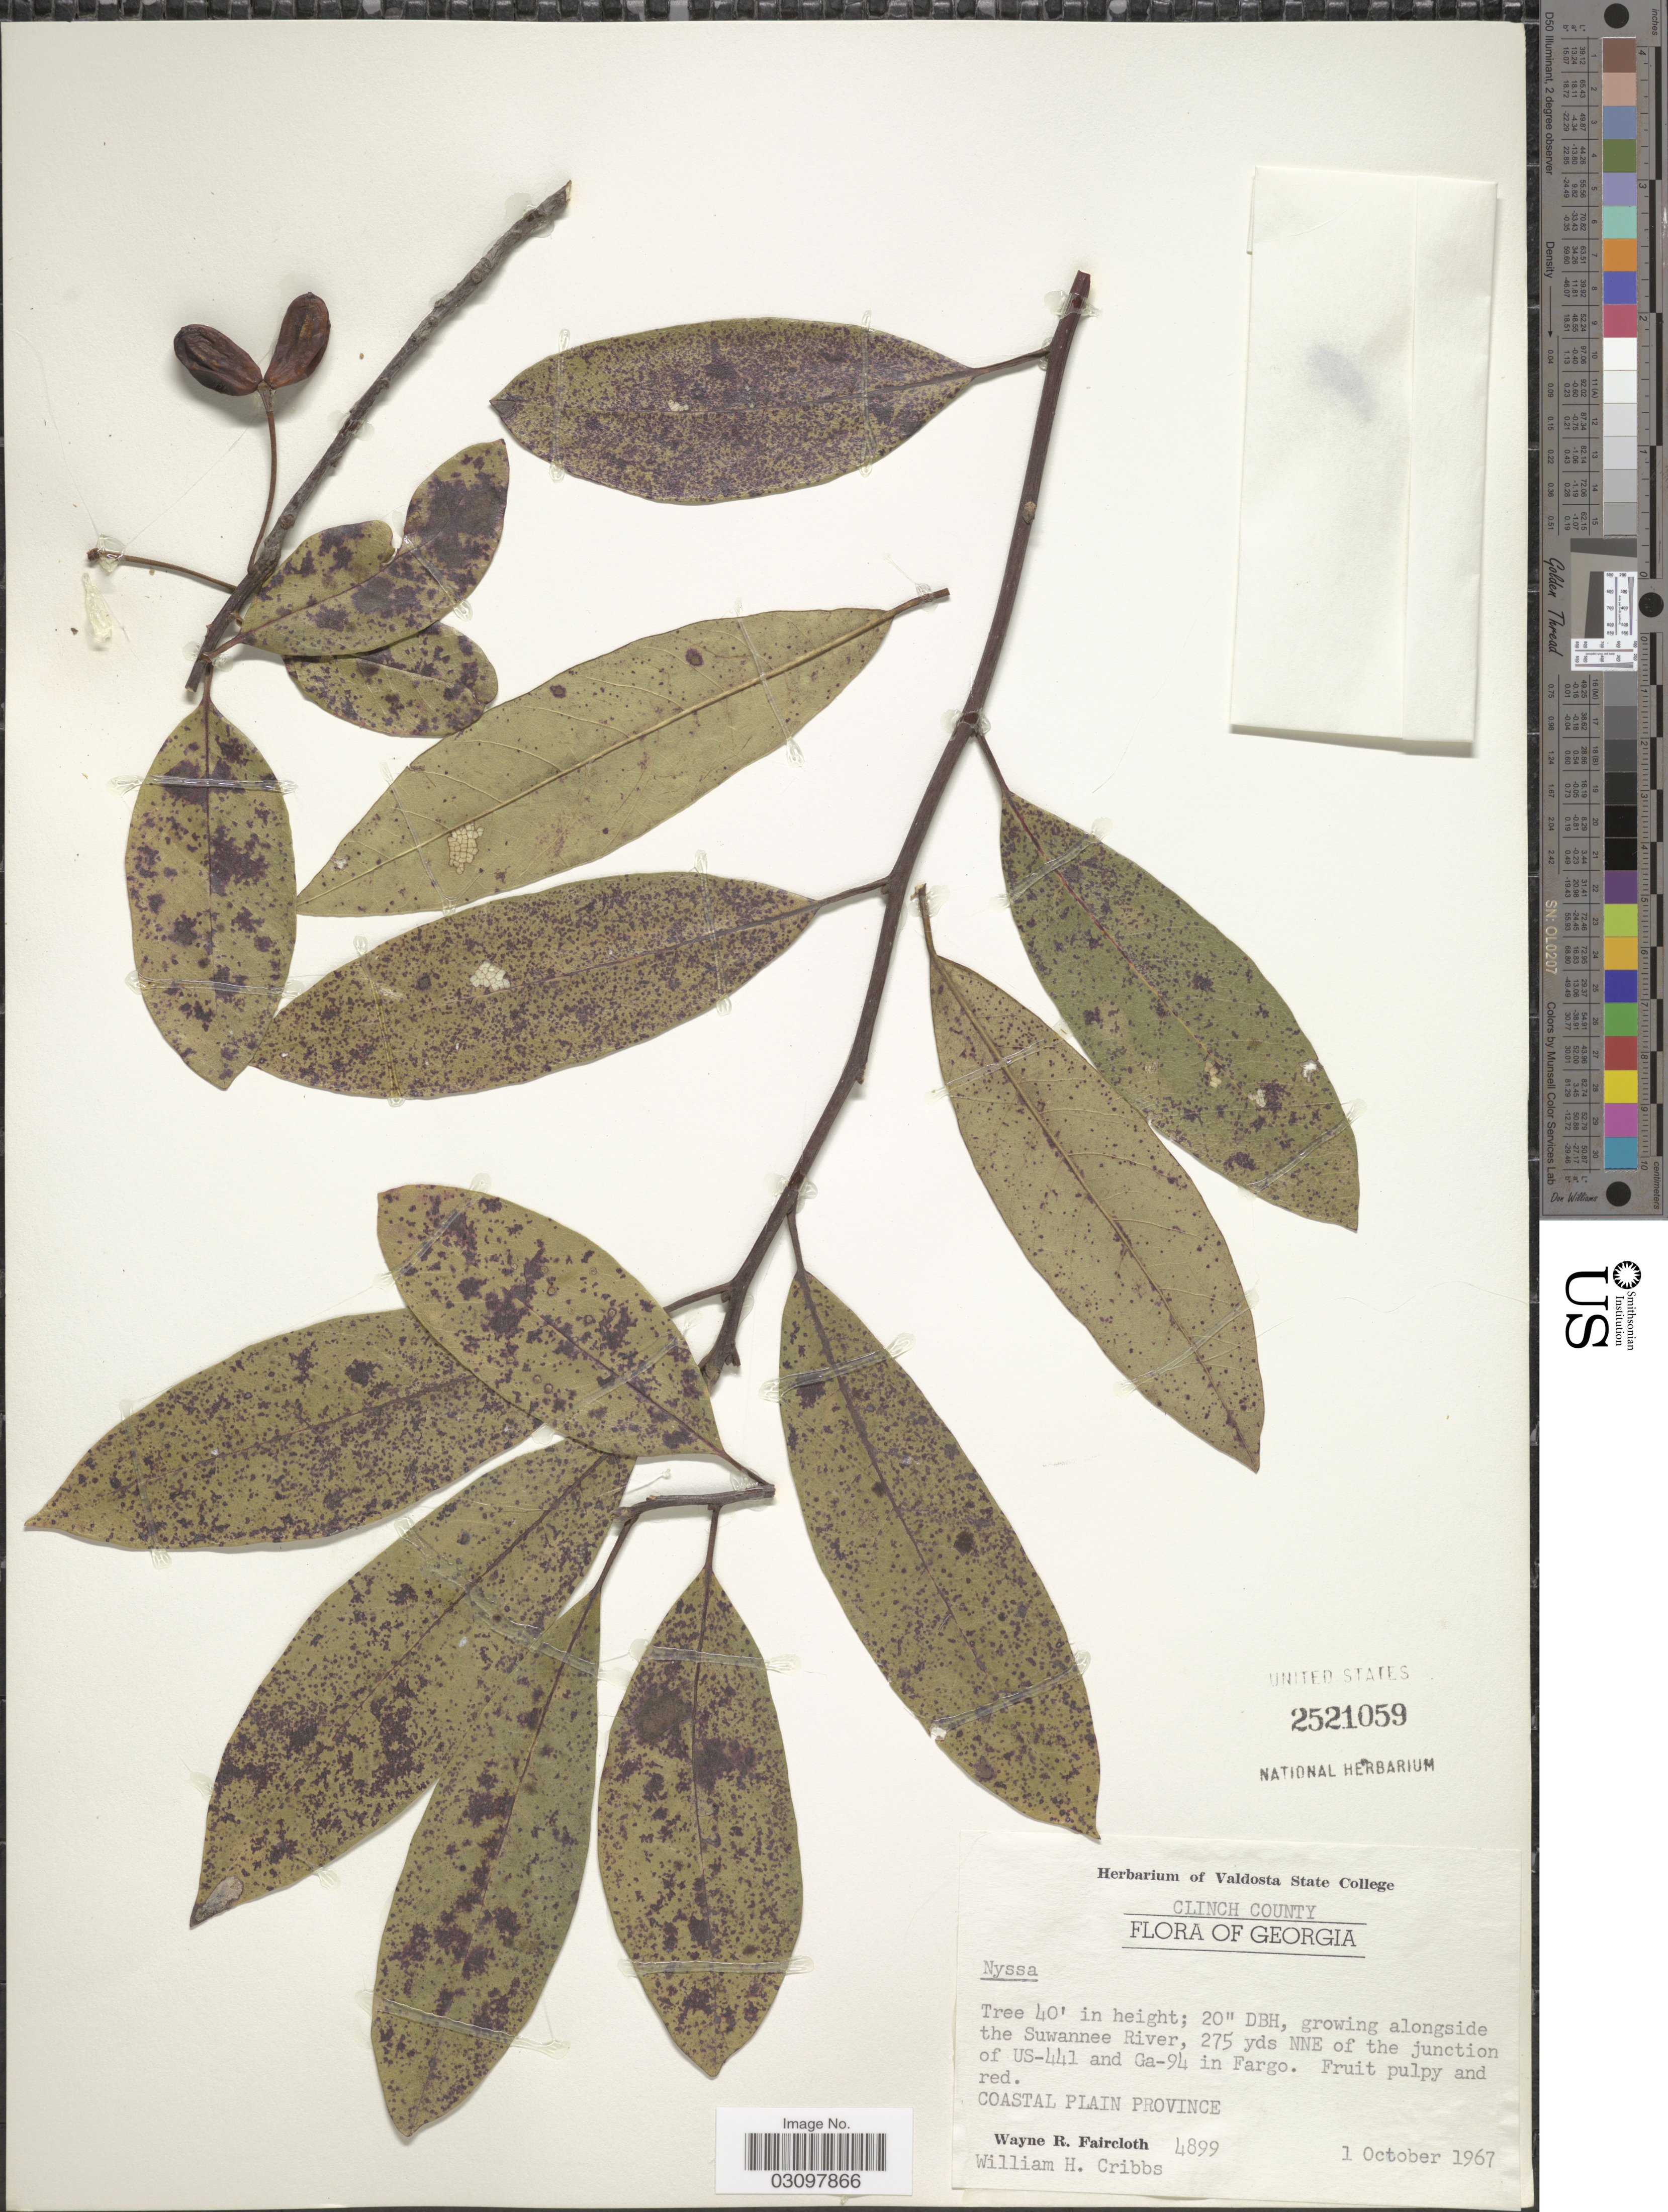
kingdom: Plantae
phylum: Tracheophyta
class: Magnoliopsida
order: Cornales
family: Nyssaceae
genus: Nyssa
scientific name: Nyssa ogeche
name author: W. Bartram ex Marshall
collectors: W. Faircloth & W. Cribbs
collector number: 4899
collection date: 1967-10-01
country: United States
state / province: Georgia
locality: Clinch County. Alongside the Suwannee River, 275 yds NNE of the junction of US-441 and Ga-94 in Fargo. Coastal Plain Province.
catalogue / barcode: US 2521059